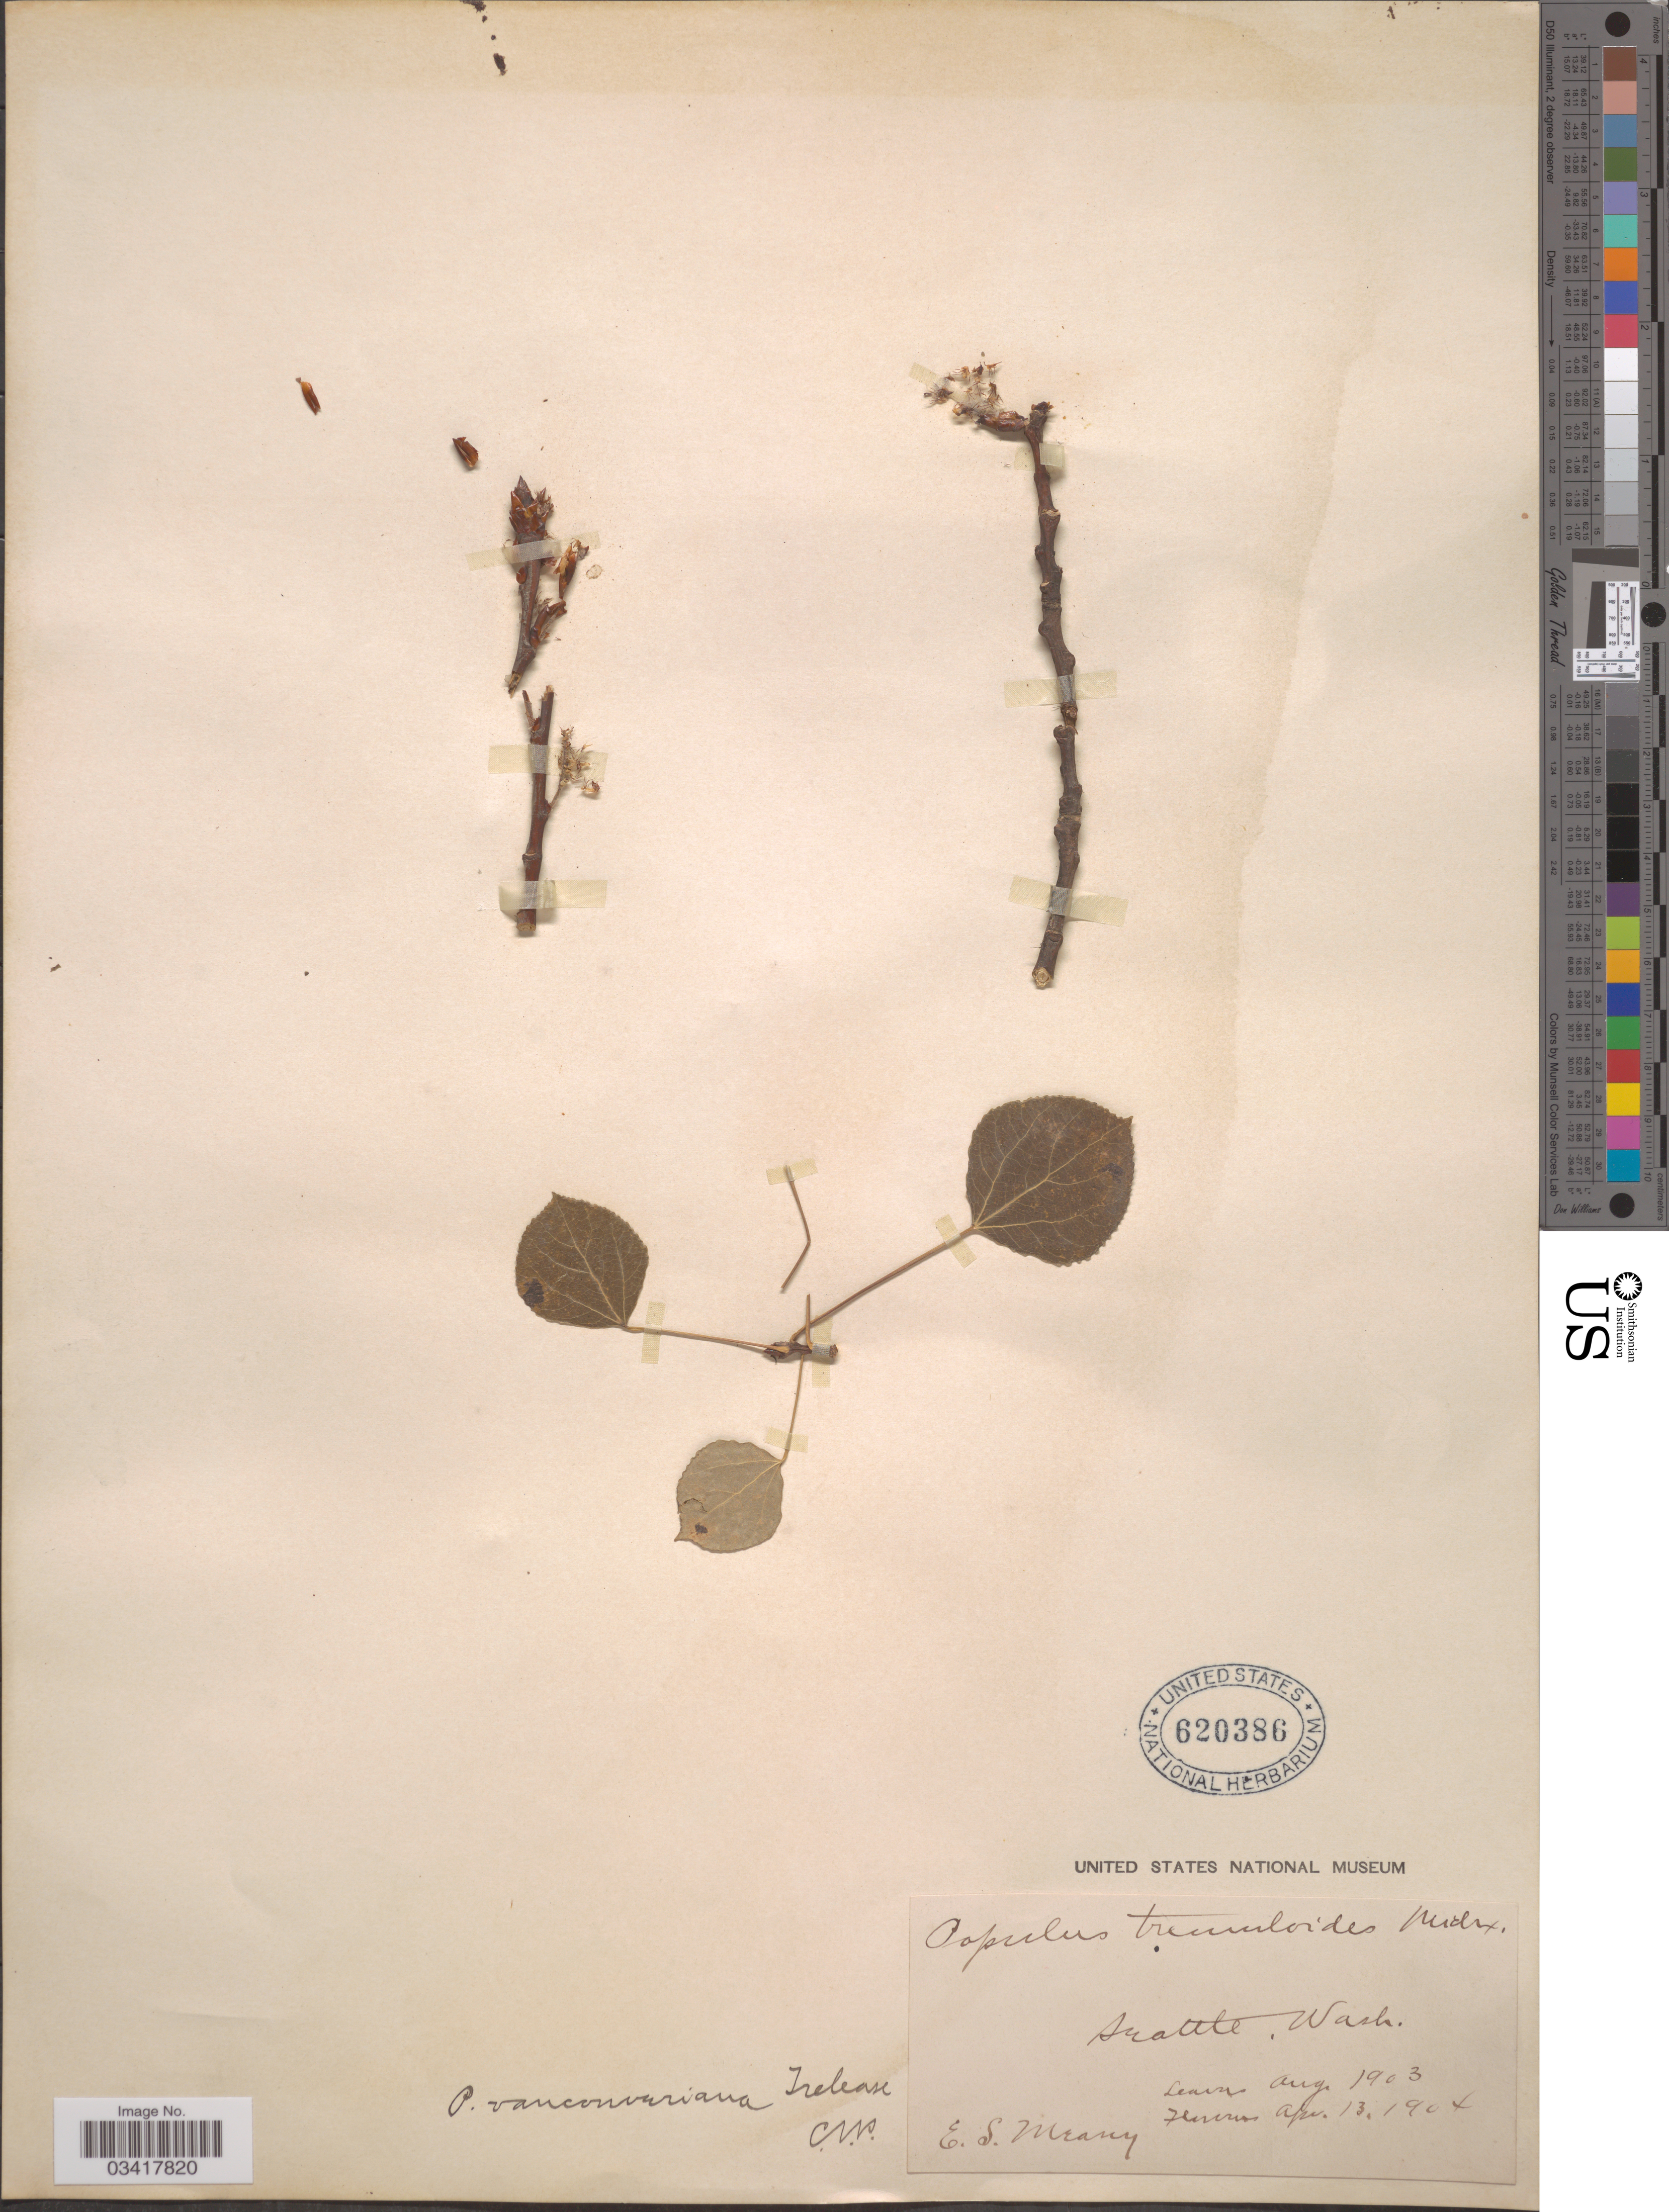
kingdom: Plantae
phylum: Tracheophyta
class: Magnoliopsida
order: Malpighiales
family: Salicaceae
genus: Populus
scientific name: Populus tremuloides var. vancouveriana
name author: (Trel.) Sarg.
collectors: E. Meany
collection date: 1903-08/1904-04-13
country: United States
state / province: Washington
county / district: King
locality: Seattle.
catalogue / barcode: US 620386